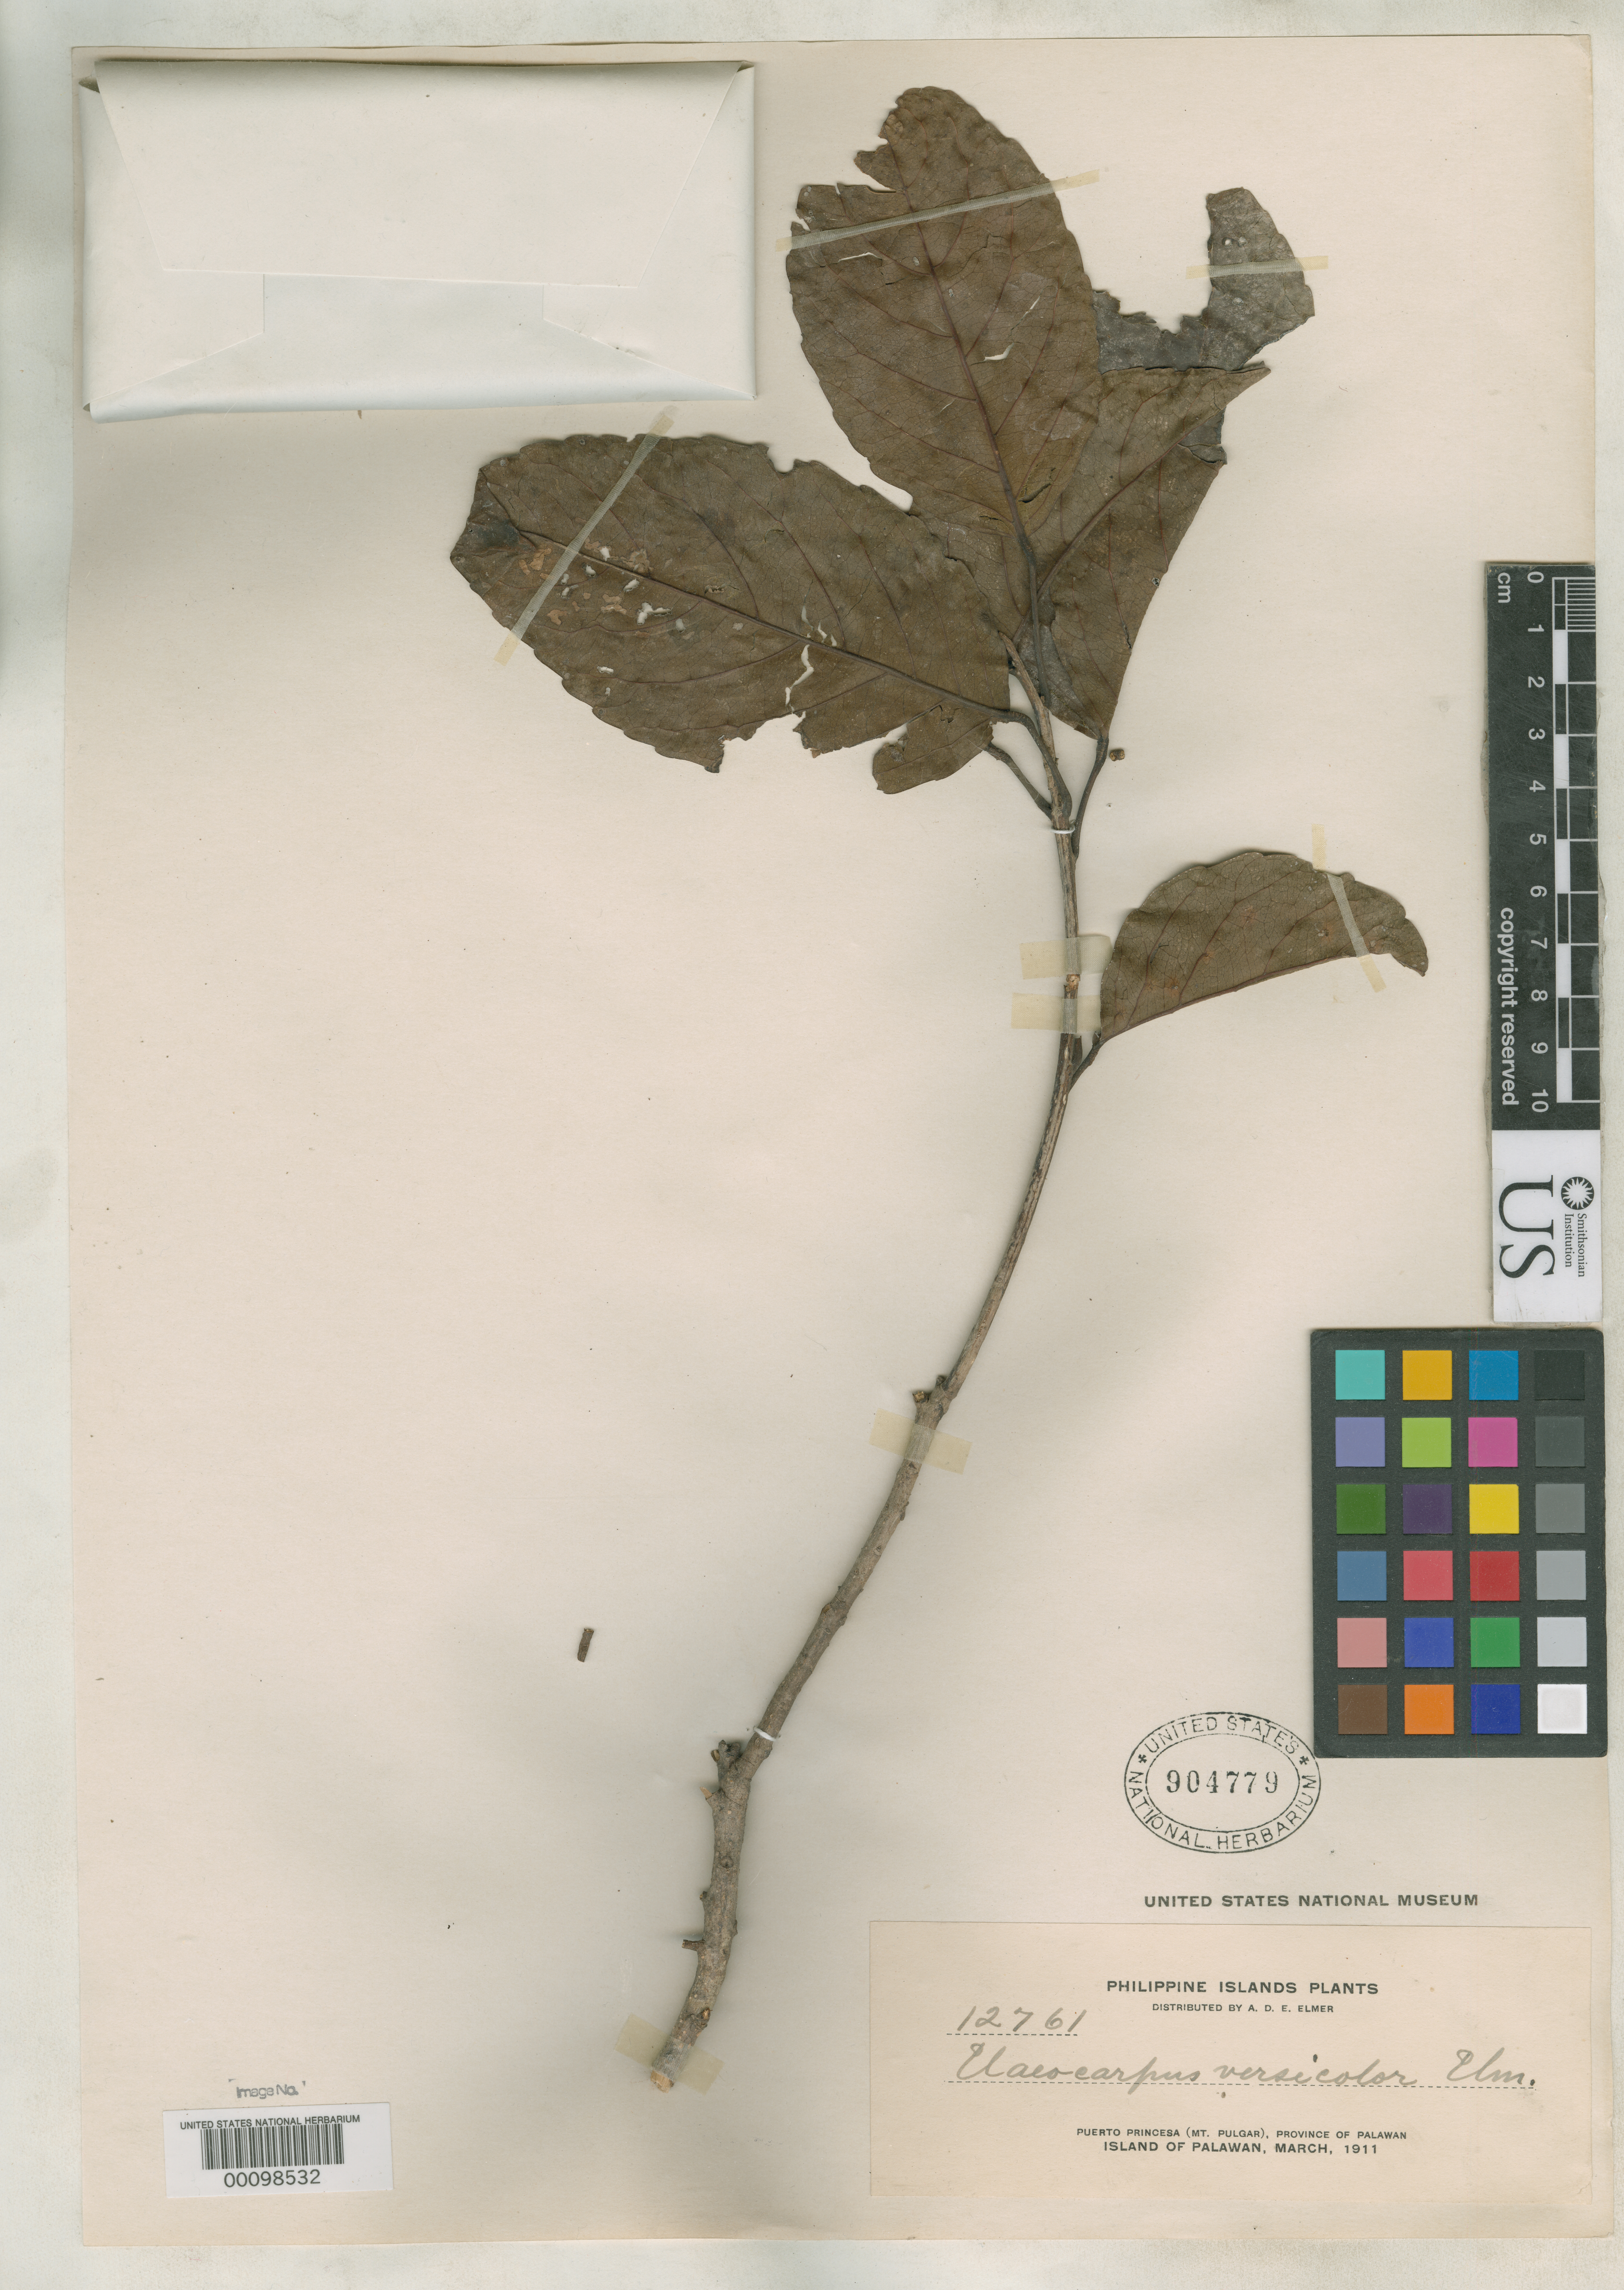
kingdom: Plantae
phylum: Tracheophyta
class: Magnoliopsida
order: Oxalidales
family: Elaeocarpaceae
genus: Elaeocarpus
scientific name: Elaeocarpus versicolor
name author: Elmer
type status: Isotype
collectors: A. D. E. Elmer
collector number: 12761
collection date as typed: Mar 1911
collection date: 1911-03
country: Philippines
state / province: Mimaropa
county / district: Palawan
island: Palawan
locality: Puerto Princesa (Mt. Pulgar).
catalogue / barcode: US 904779